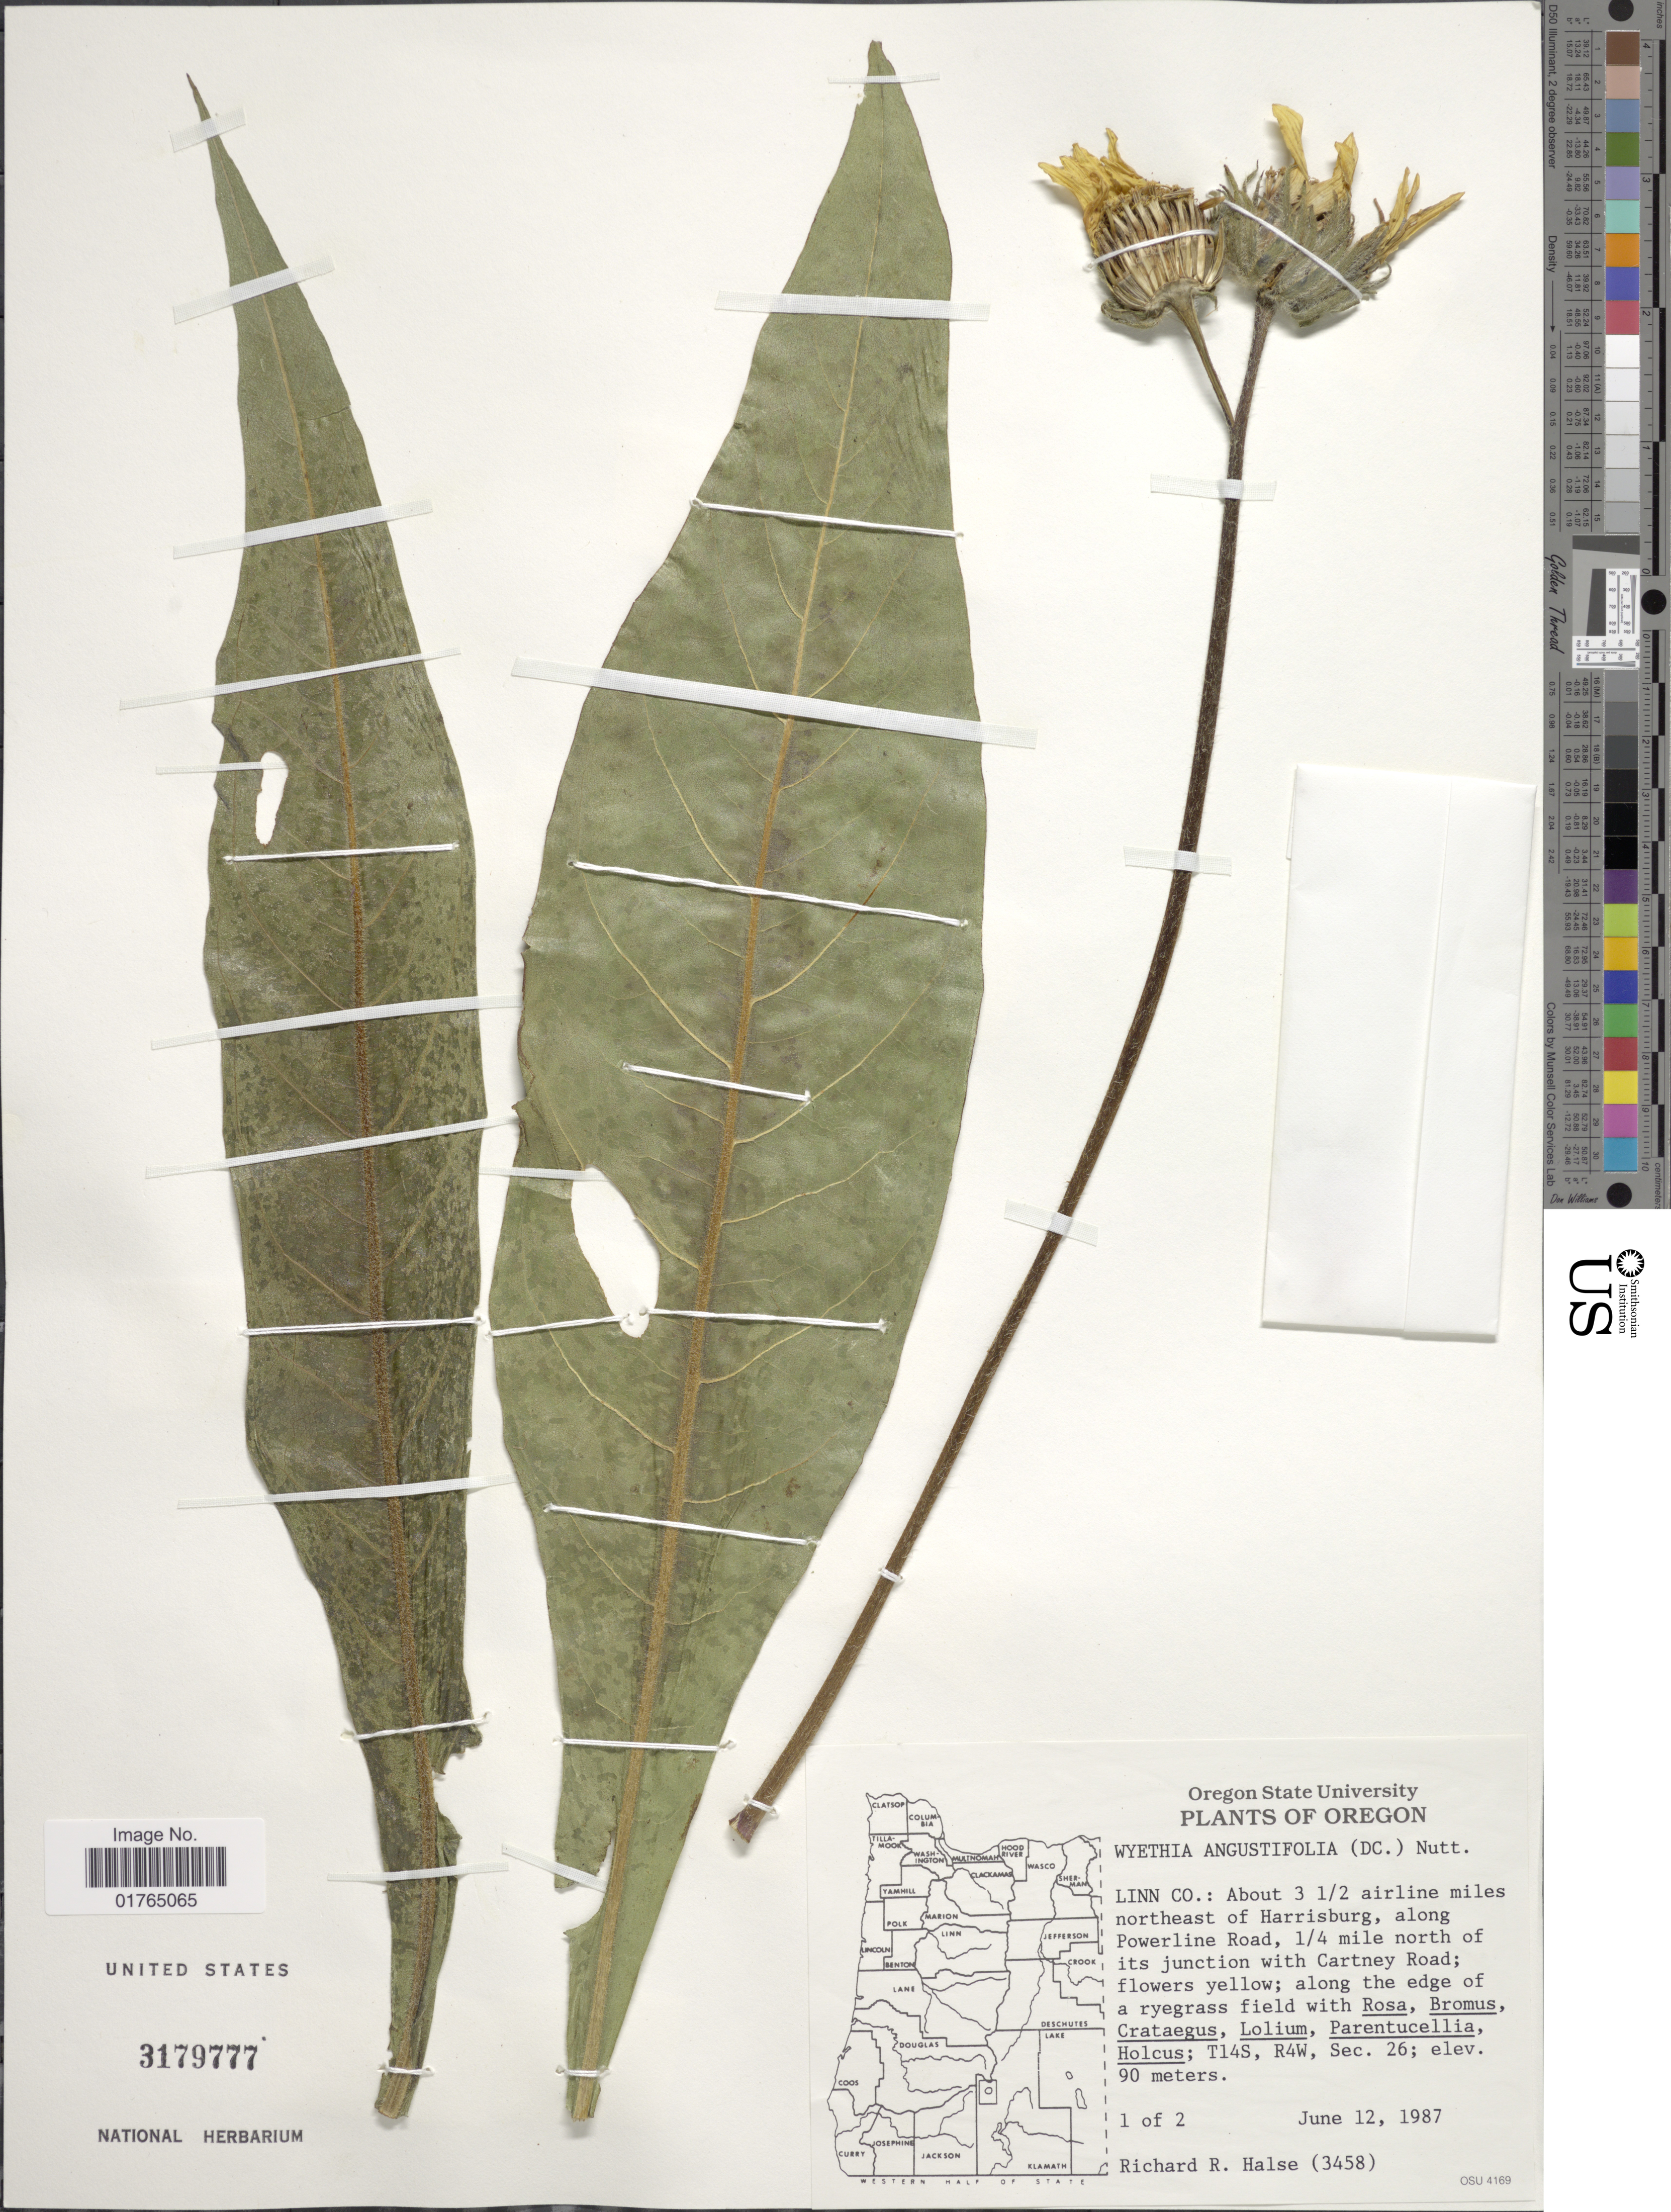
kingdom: Plantae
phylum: Tracheophyta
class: Magnoliopsida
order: Asterales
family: Asteraceae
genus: Wyethia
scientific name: Wyethia angustifolia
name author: (DC.) Nutt.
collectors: R. Halse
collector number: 3458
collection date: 1987-06-12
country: United States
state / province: Oregon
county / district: Linn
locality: Linn Co.: about 3½ airline miles northeast of Harrisburg, along Powerline Road, 1/4 mile north of its junction with Cartney Road, T14S, R4W, Sec. 26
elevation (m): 90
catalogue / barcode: US 3179777